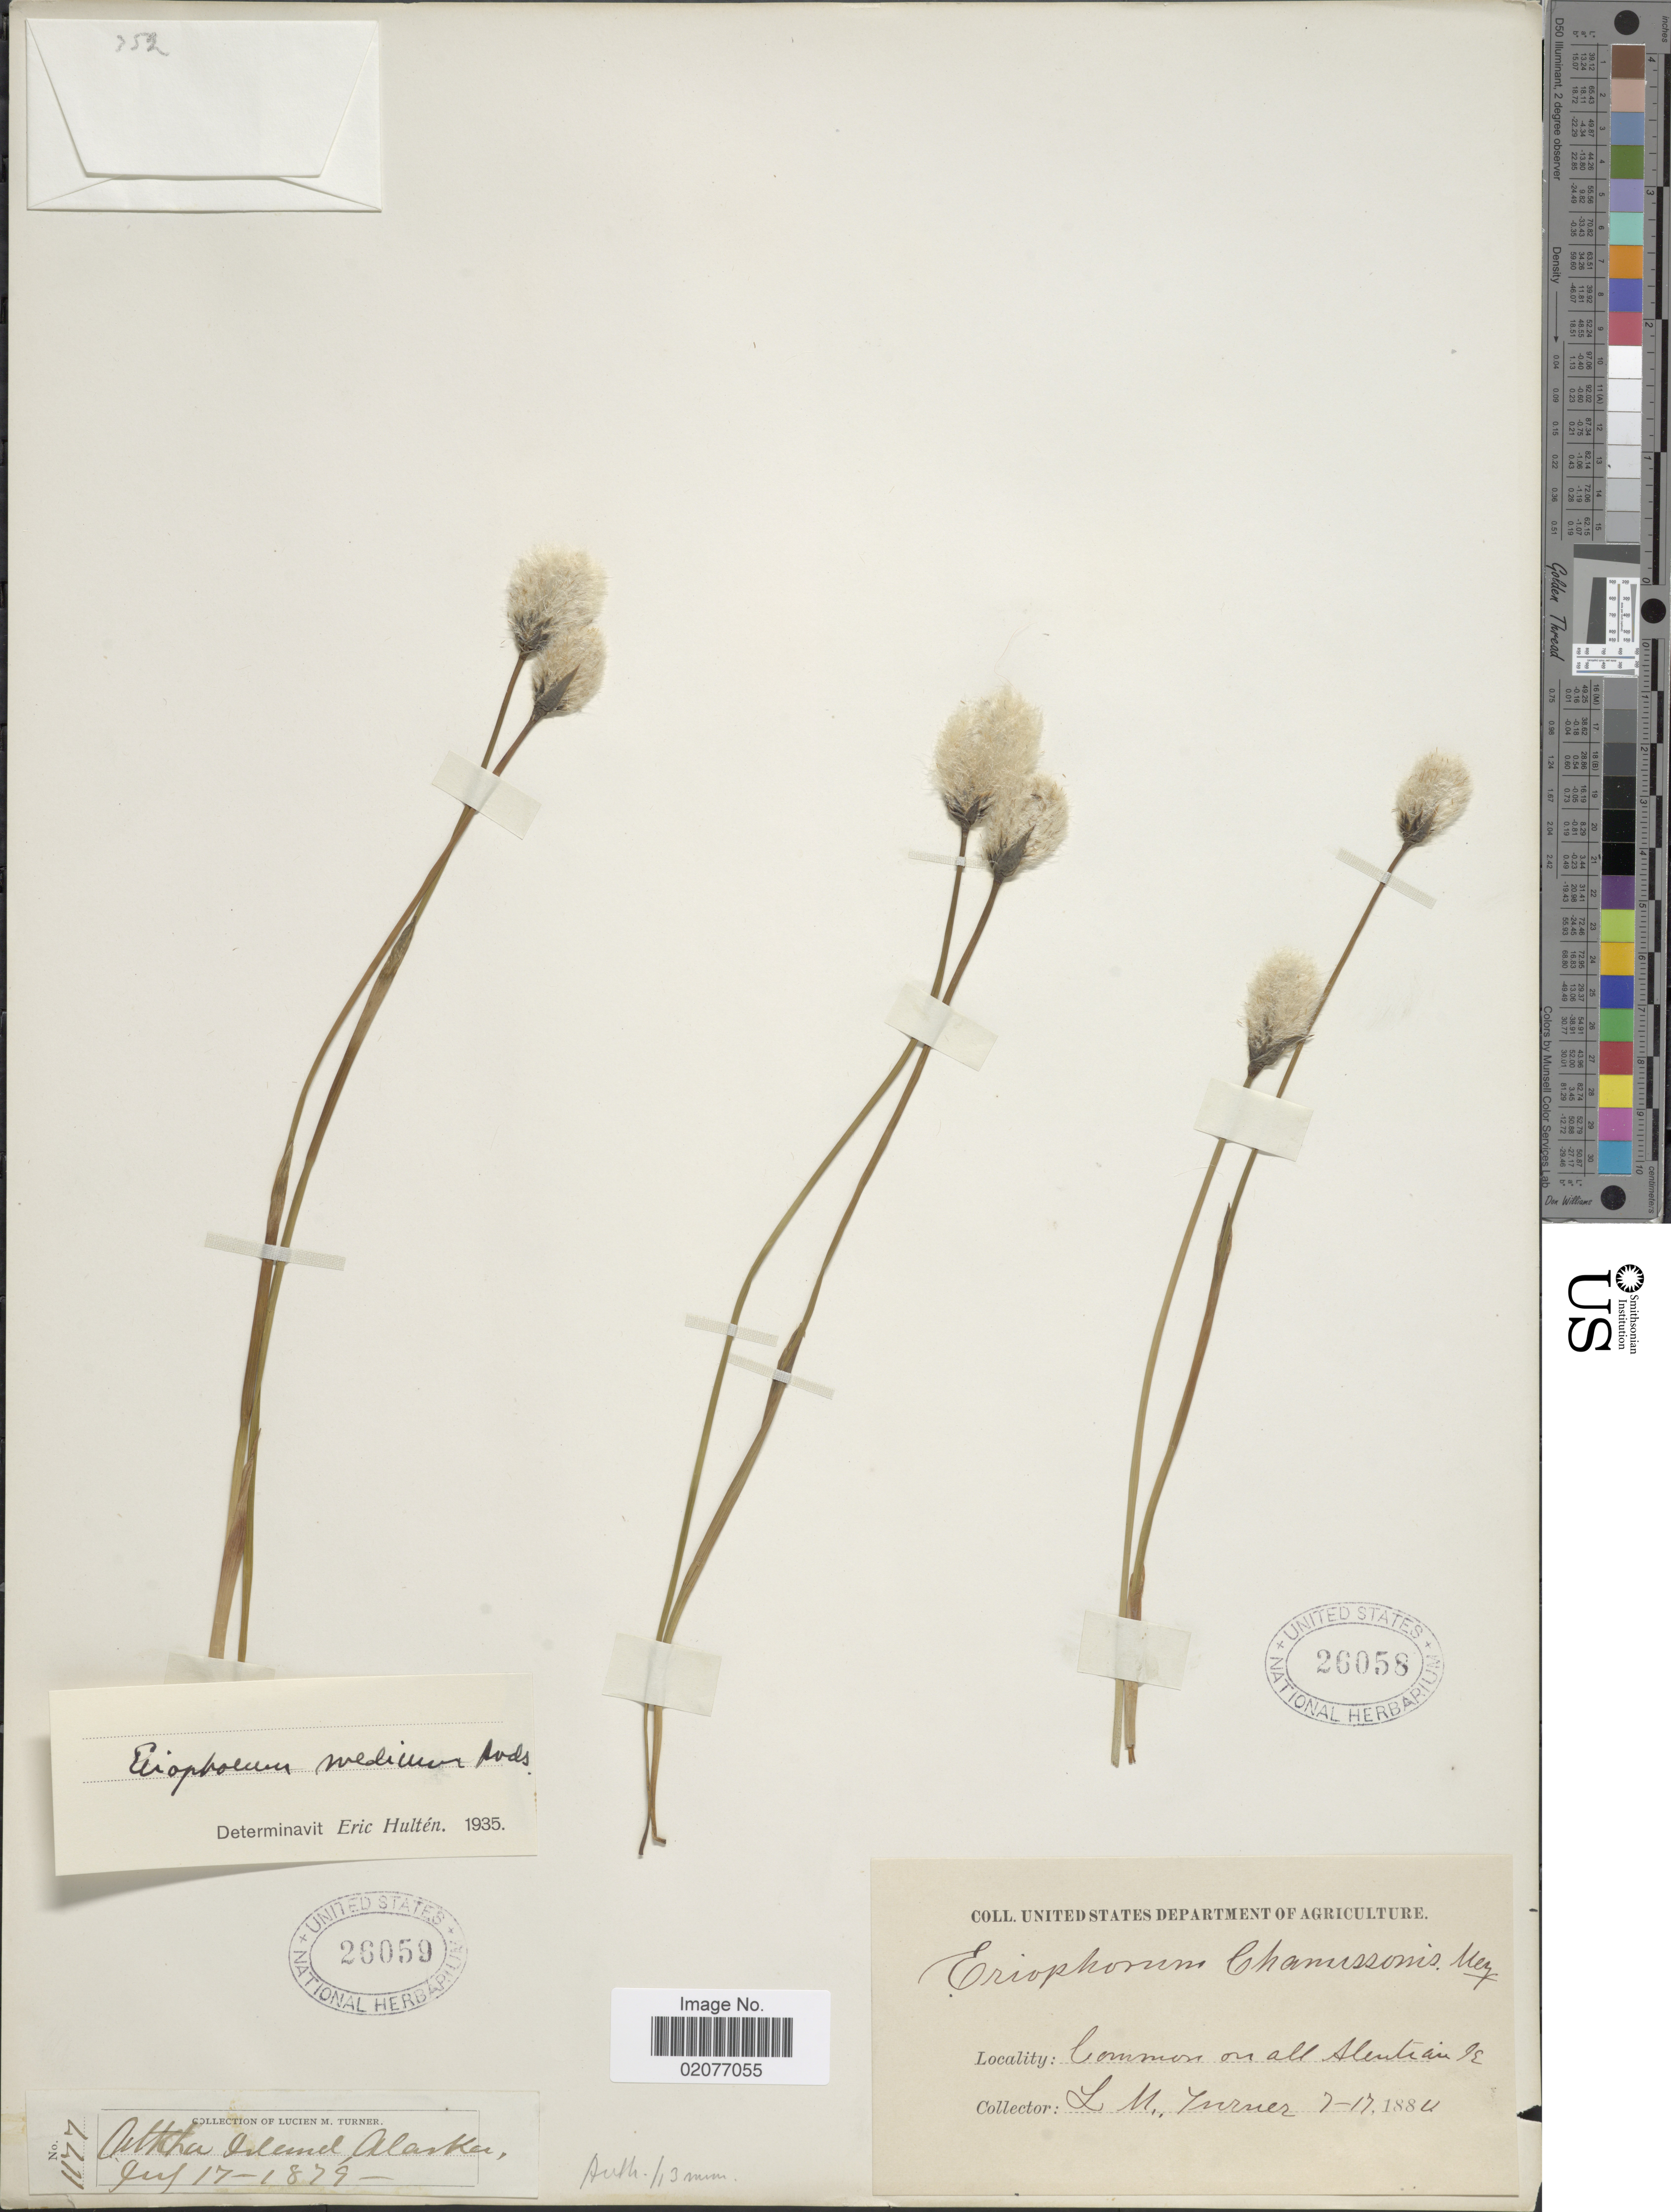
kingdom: Plantae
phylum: Tracheophyta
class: Liliopsida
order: Poales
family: Cyperaceae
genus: Eriophorum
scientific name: Eriophorum x medium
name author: Andersson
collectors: L. M. Turner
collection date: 1880-07-17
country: United States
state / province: Alaska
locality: Common on all Aleutian Is.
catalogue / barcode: US 26058-2